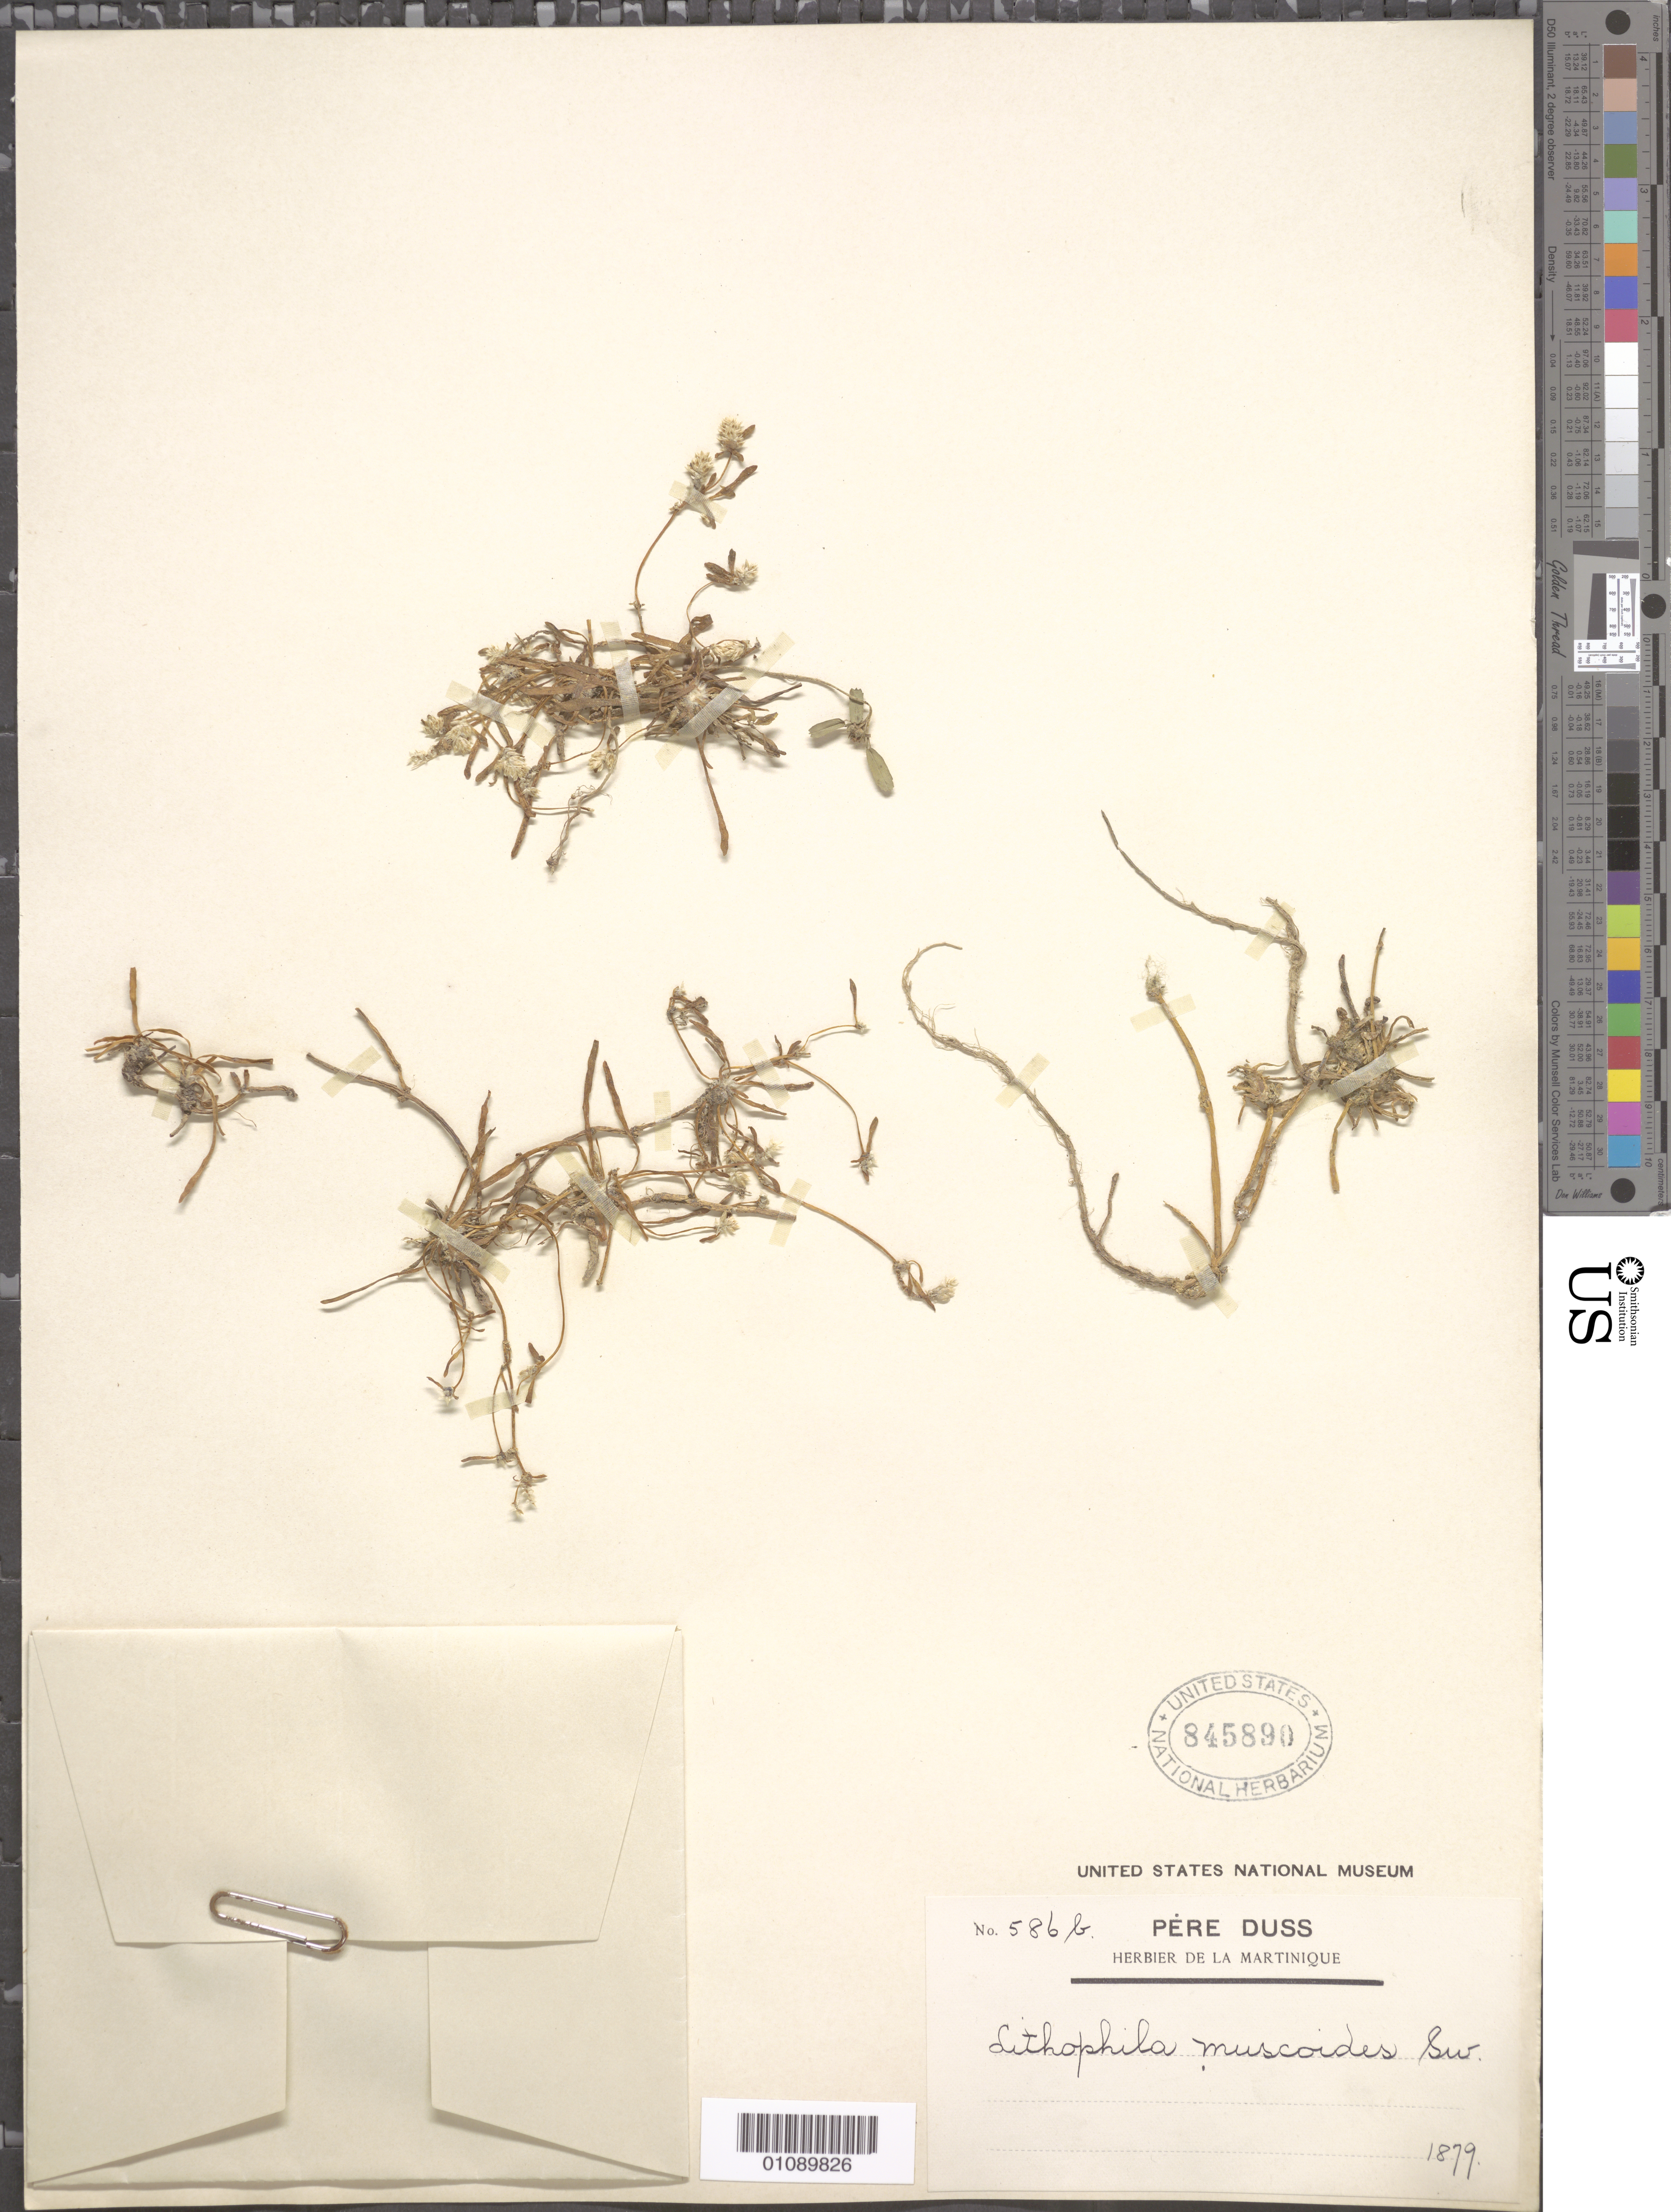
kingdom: Plantae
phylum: Tracheophyta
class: Magnoliopsida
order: Caryophyllales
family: Amaranthaceae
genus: Gomphrena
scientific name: Gomphrena muscoides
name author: (Sw.) T. Ortuño & Borsch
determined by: Strong, Mark T., (BOT), Smithsonian Institution - National Museum of Natural History (UNITED STATES)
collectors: Père Duss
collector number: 5866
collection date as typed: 1879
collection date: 1879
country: Martinique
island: Martinique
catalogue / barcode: US 845890